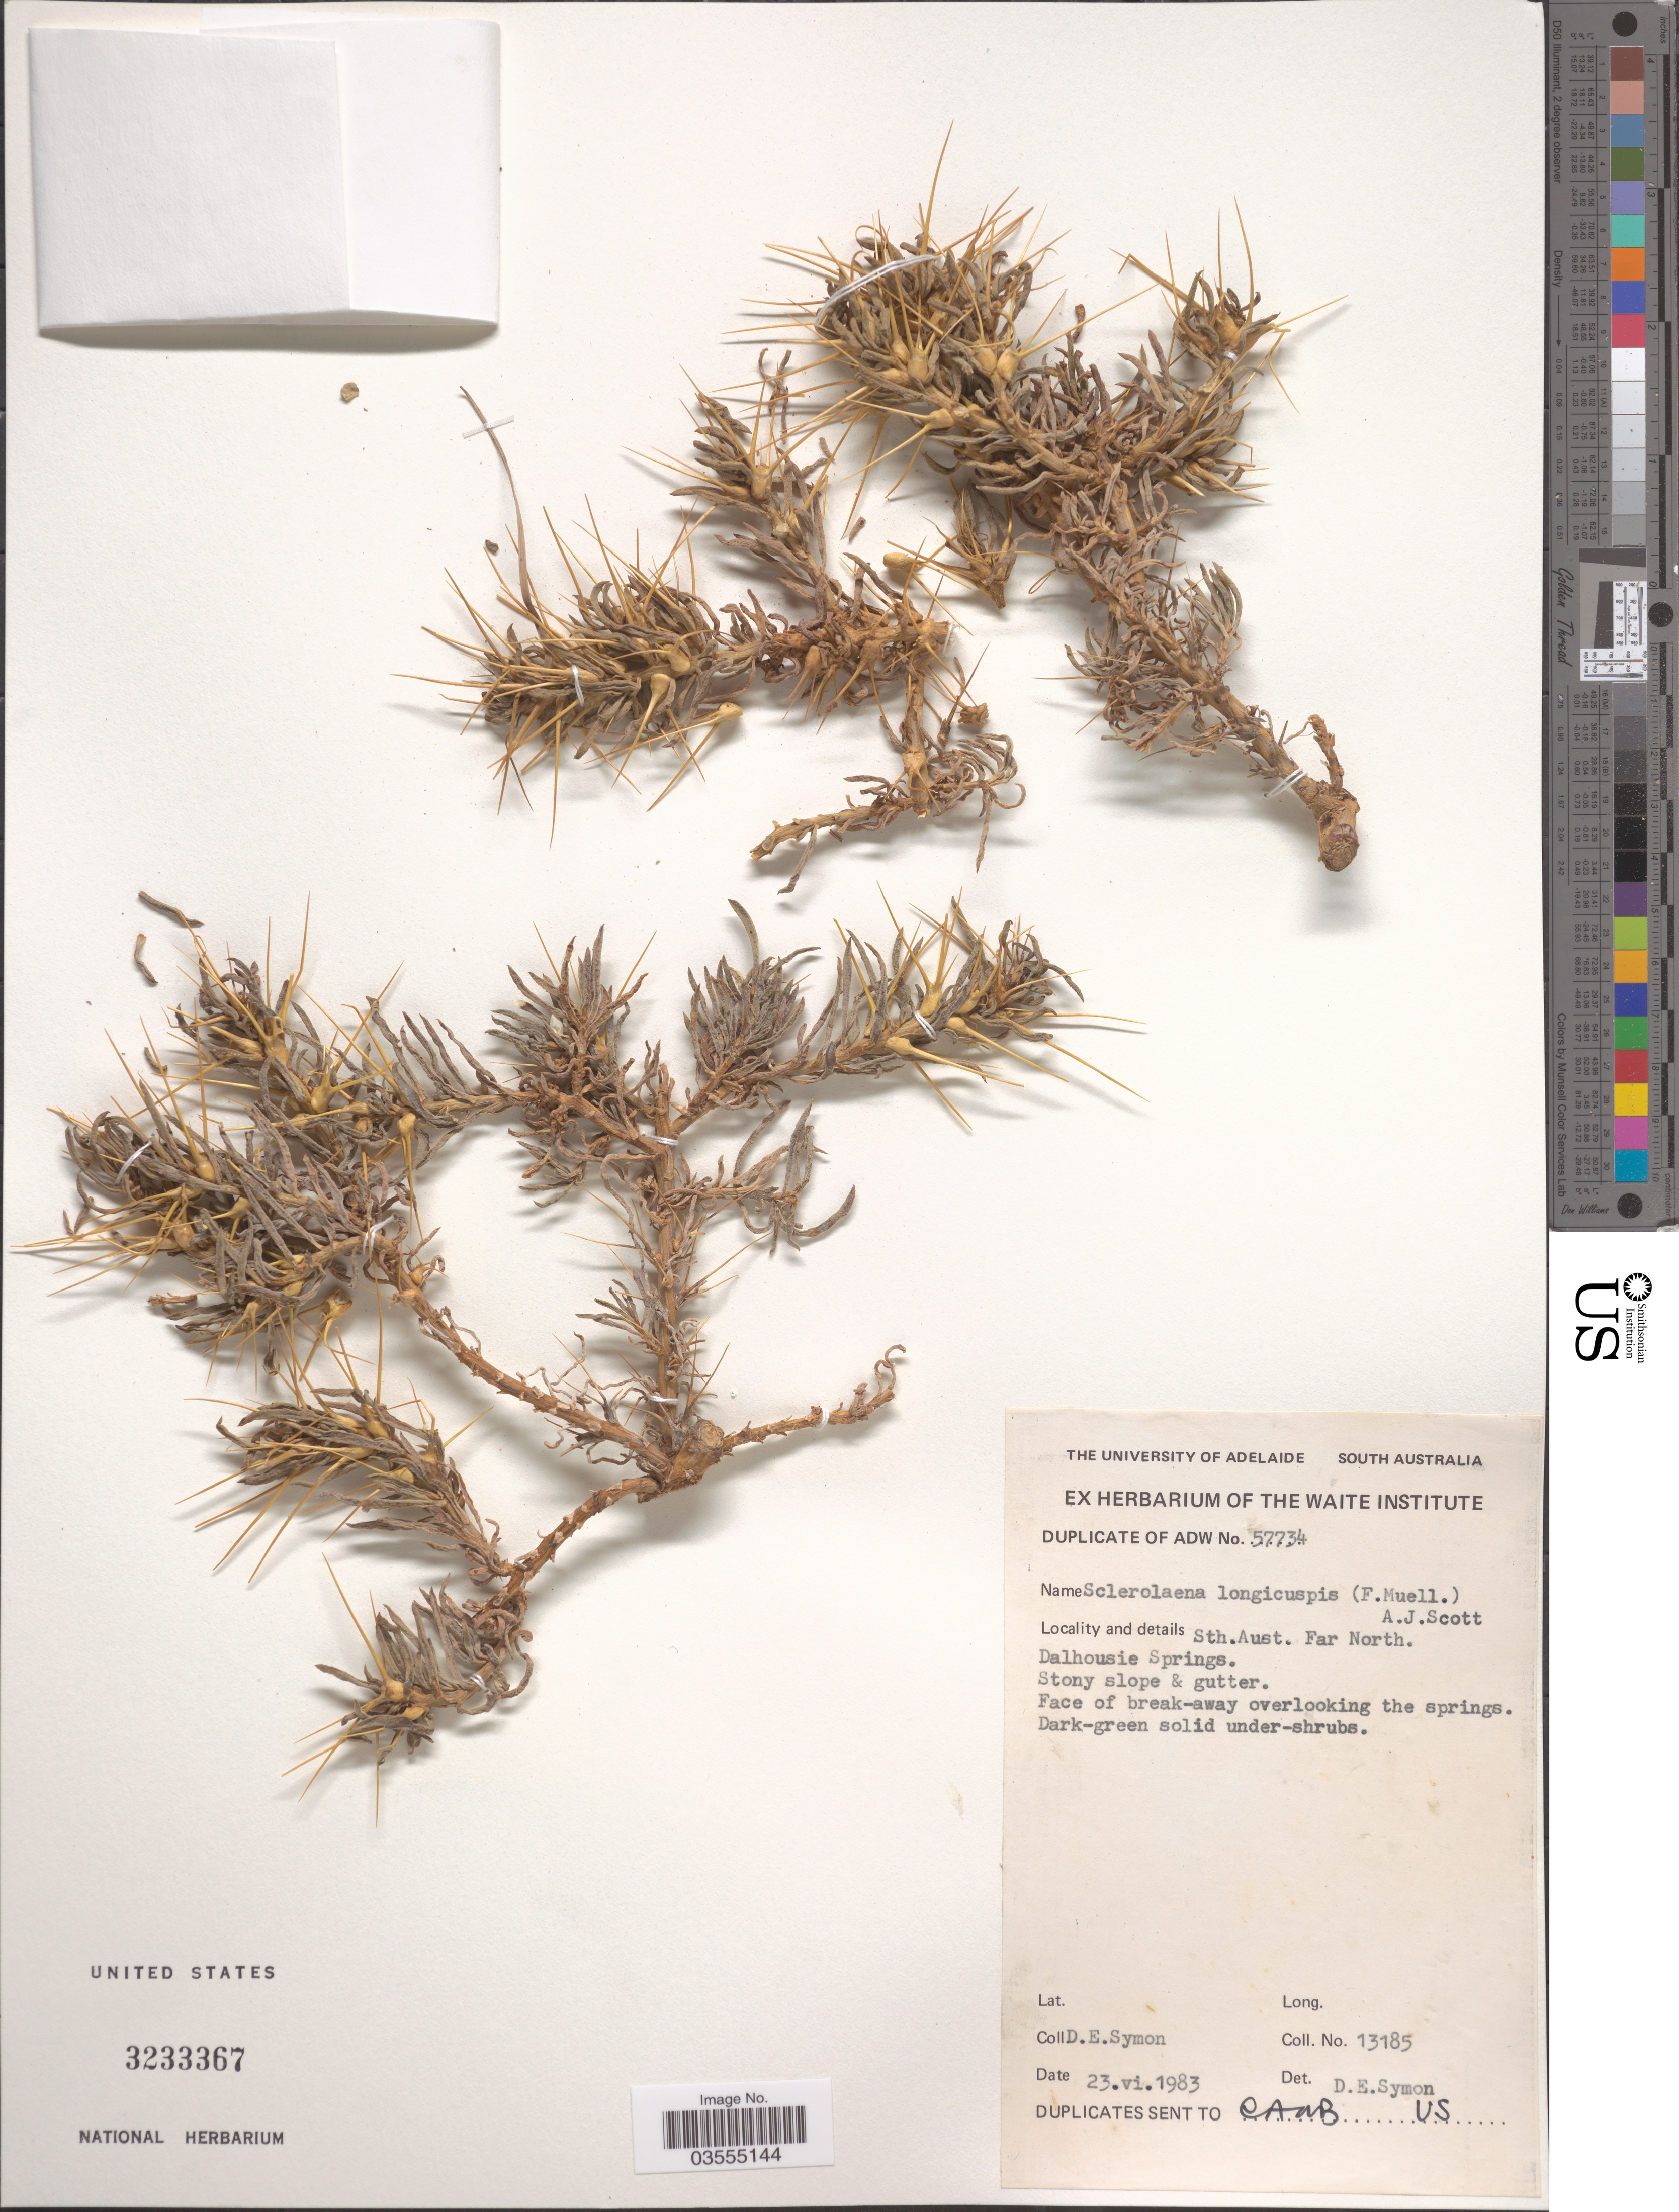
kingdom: Plantae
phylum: Tracheophyta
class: Magnoliopsida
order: Caryophyllales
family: Amaranthaceae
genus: Sclerolaena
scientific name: Sclerolaena longicuspis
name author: (F. Muell.) A.J. Scott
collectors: D. Symon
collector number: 13185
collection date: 1983-06-23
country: Australia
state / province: South Australia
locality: Far North. Dalhousie Springs. Stony slope & gutter.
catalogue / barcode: US 3233367